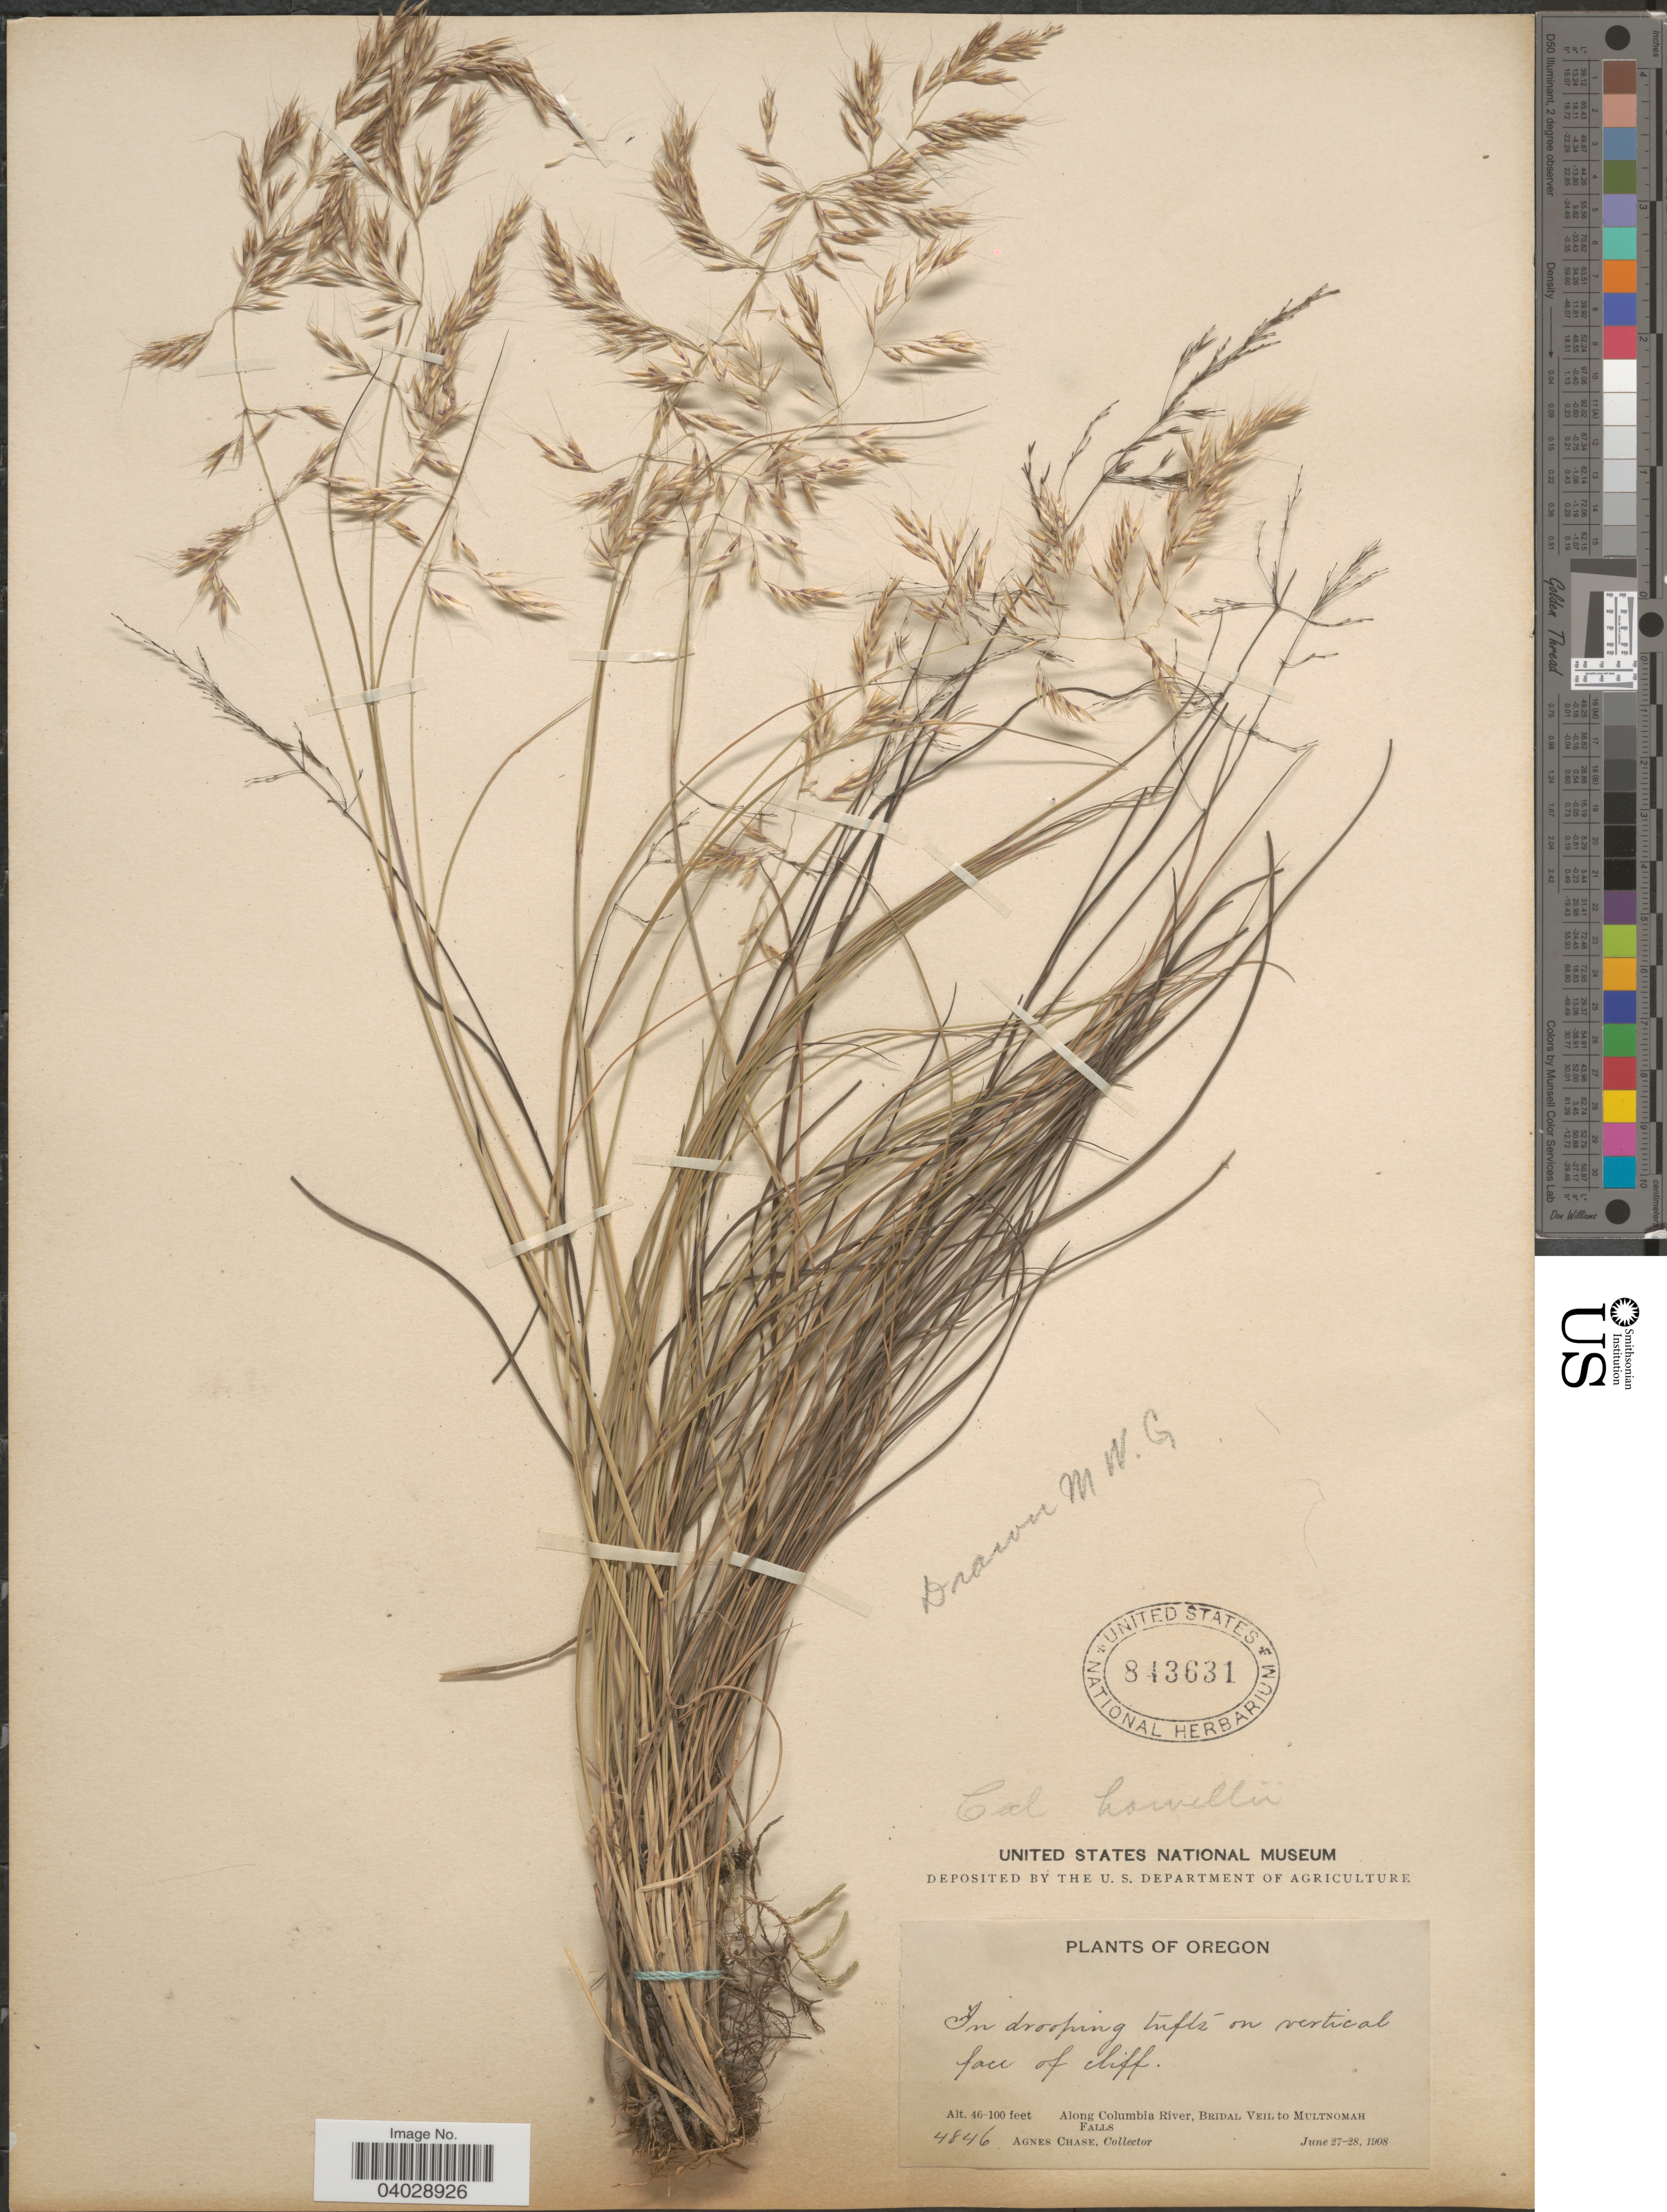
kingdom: Plantae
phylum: Tracheophyta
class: Liliopsida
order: Poales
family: Poaceae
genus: Calamagrostis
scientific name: Calamagrostis howellii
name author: Vasey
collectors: A. Chase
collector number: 4846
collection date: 1908-06-27/1908-06-28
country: United States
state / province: Oregon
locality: Along Columbia River, Bridal Veil to Multnomah Falls.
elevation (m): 14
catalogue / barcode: US 843631